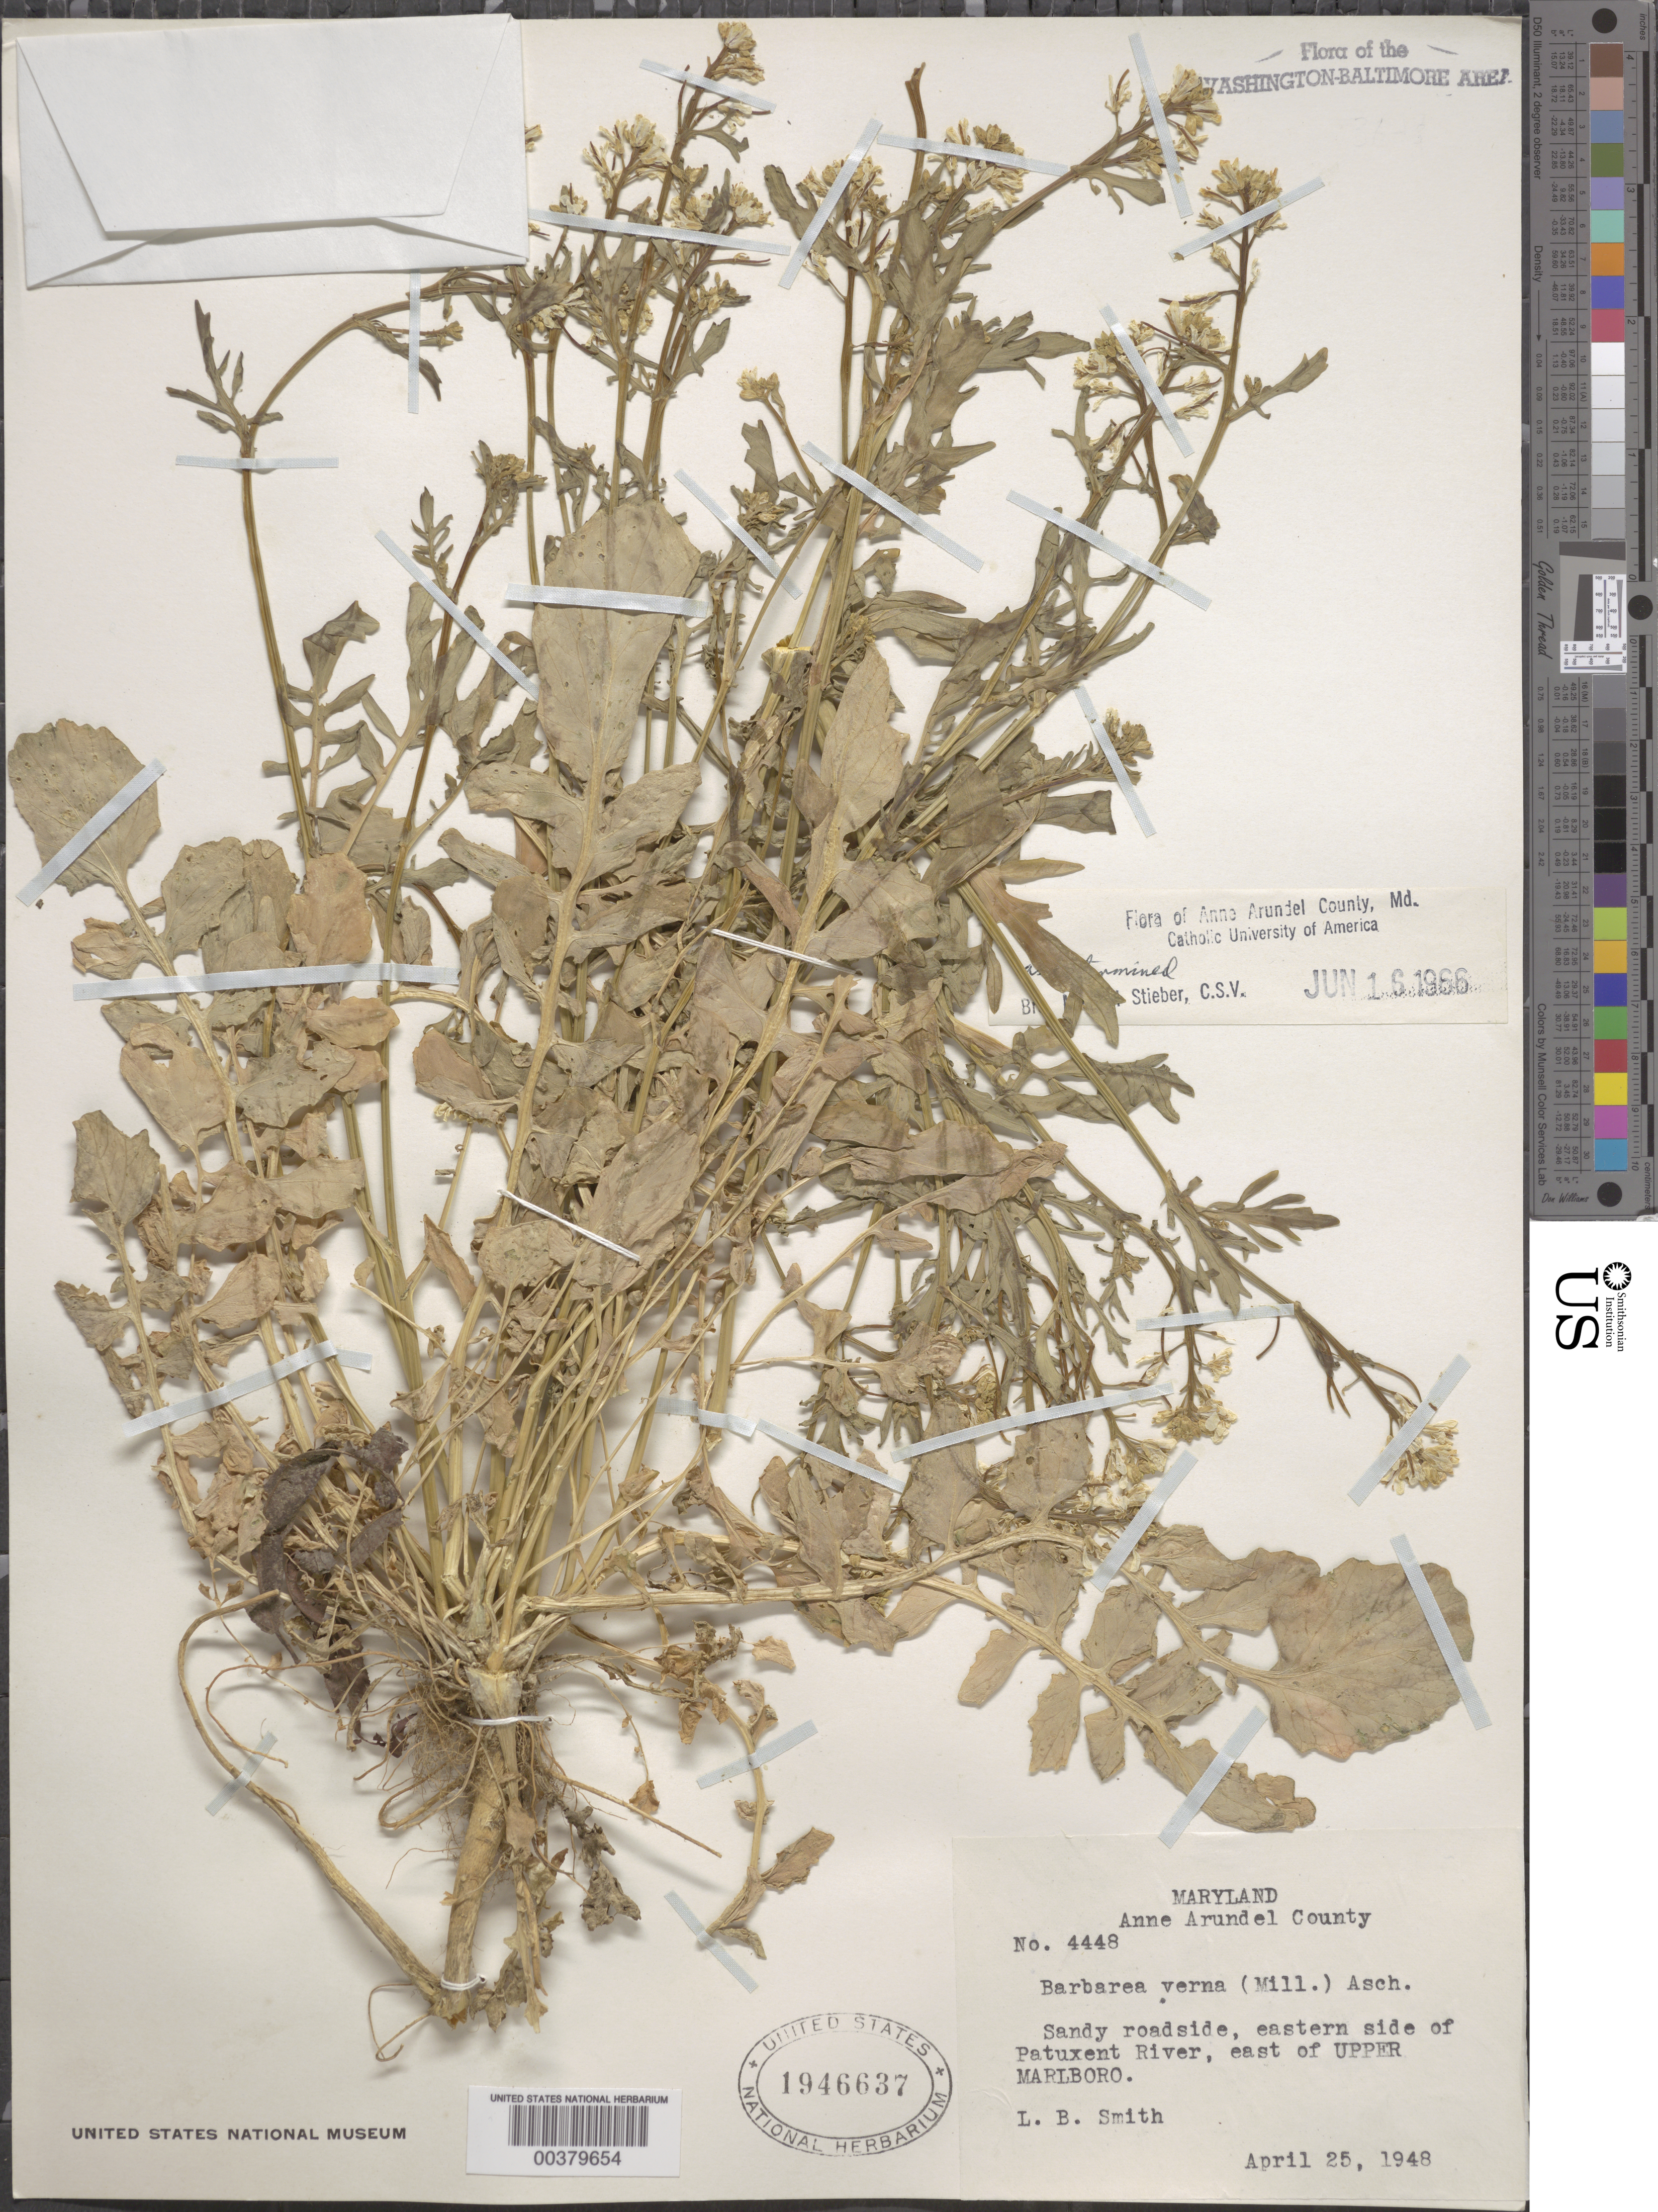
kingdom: Plantae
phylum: Tracheophyta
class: Magnoliopsida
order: Brassicales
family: Brassicaceae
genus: Barbarea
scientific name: Barbarea verna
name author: (Mill.) Asch.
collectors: L. Smith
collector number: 4448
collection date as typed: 25 Apr 1948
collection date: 1948-04-25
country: United States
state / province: Maryland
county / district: Prince George's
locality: Patuxent River, east of Upper Marlboro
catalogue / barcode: US 1946637